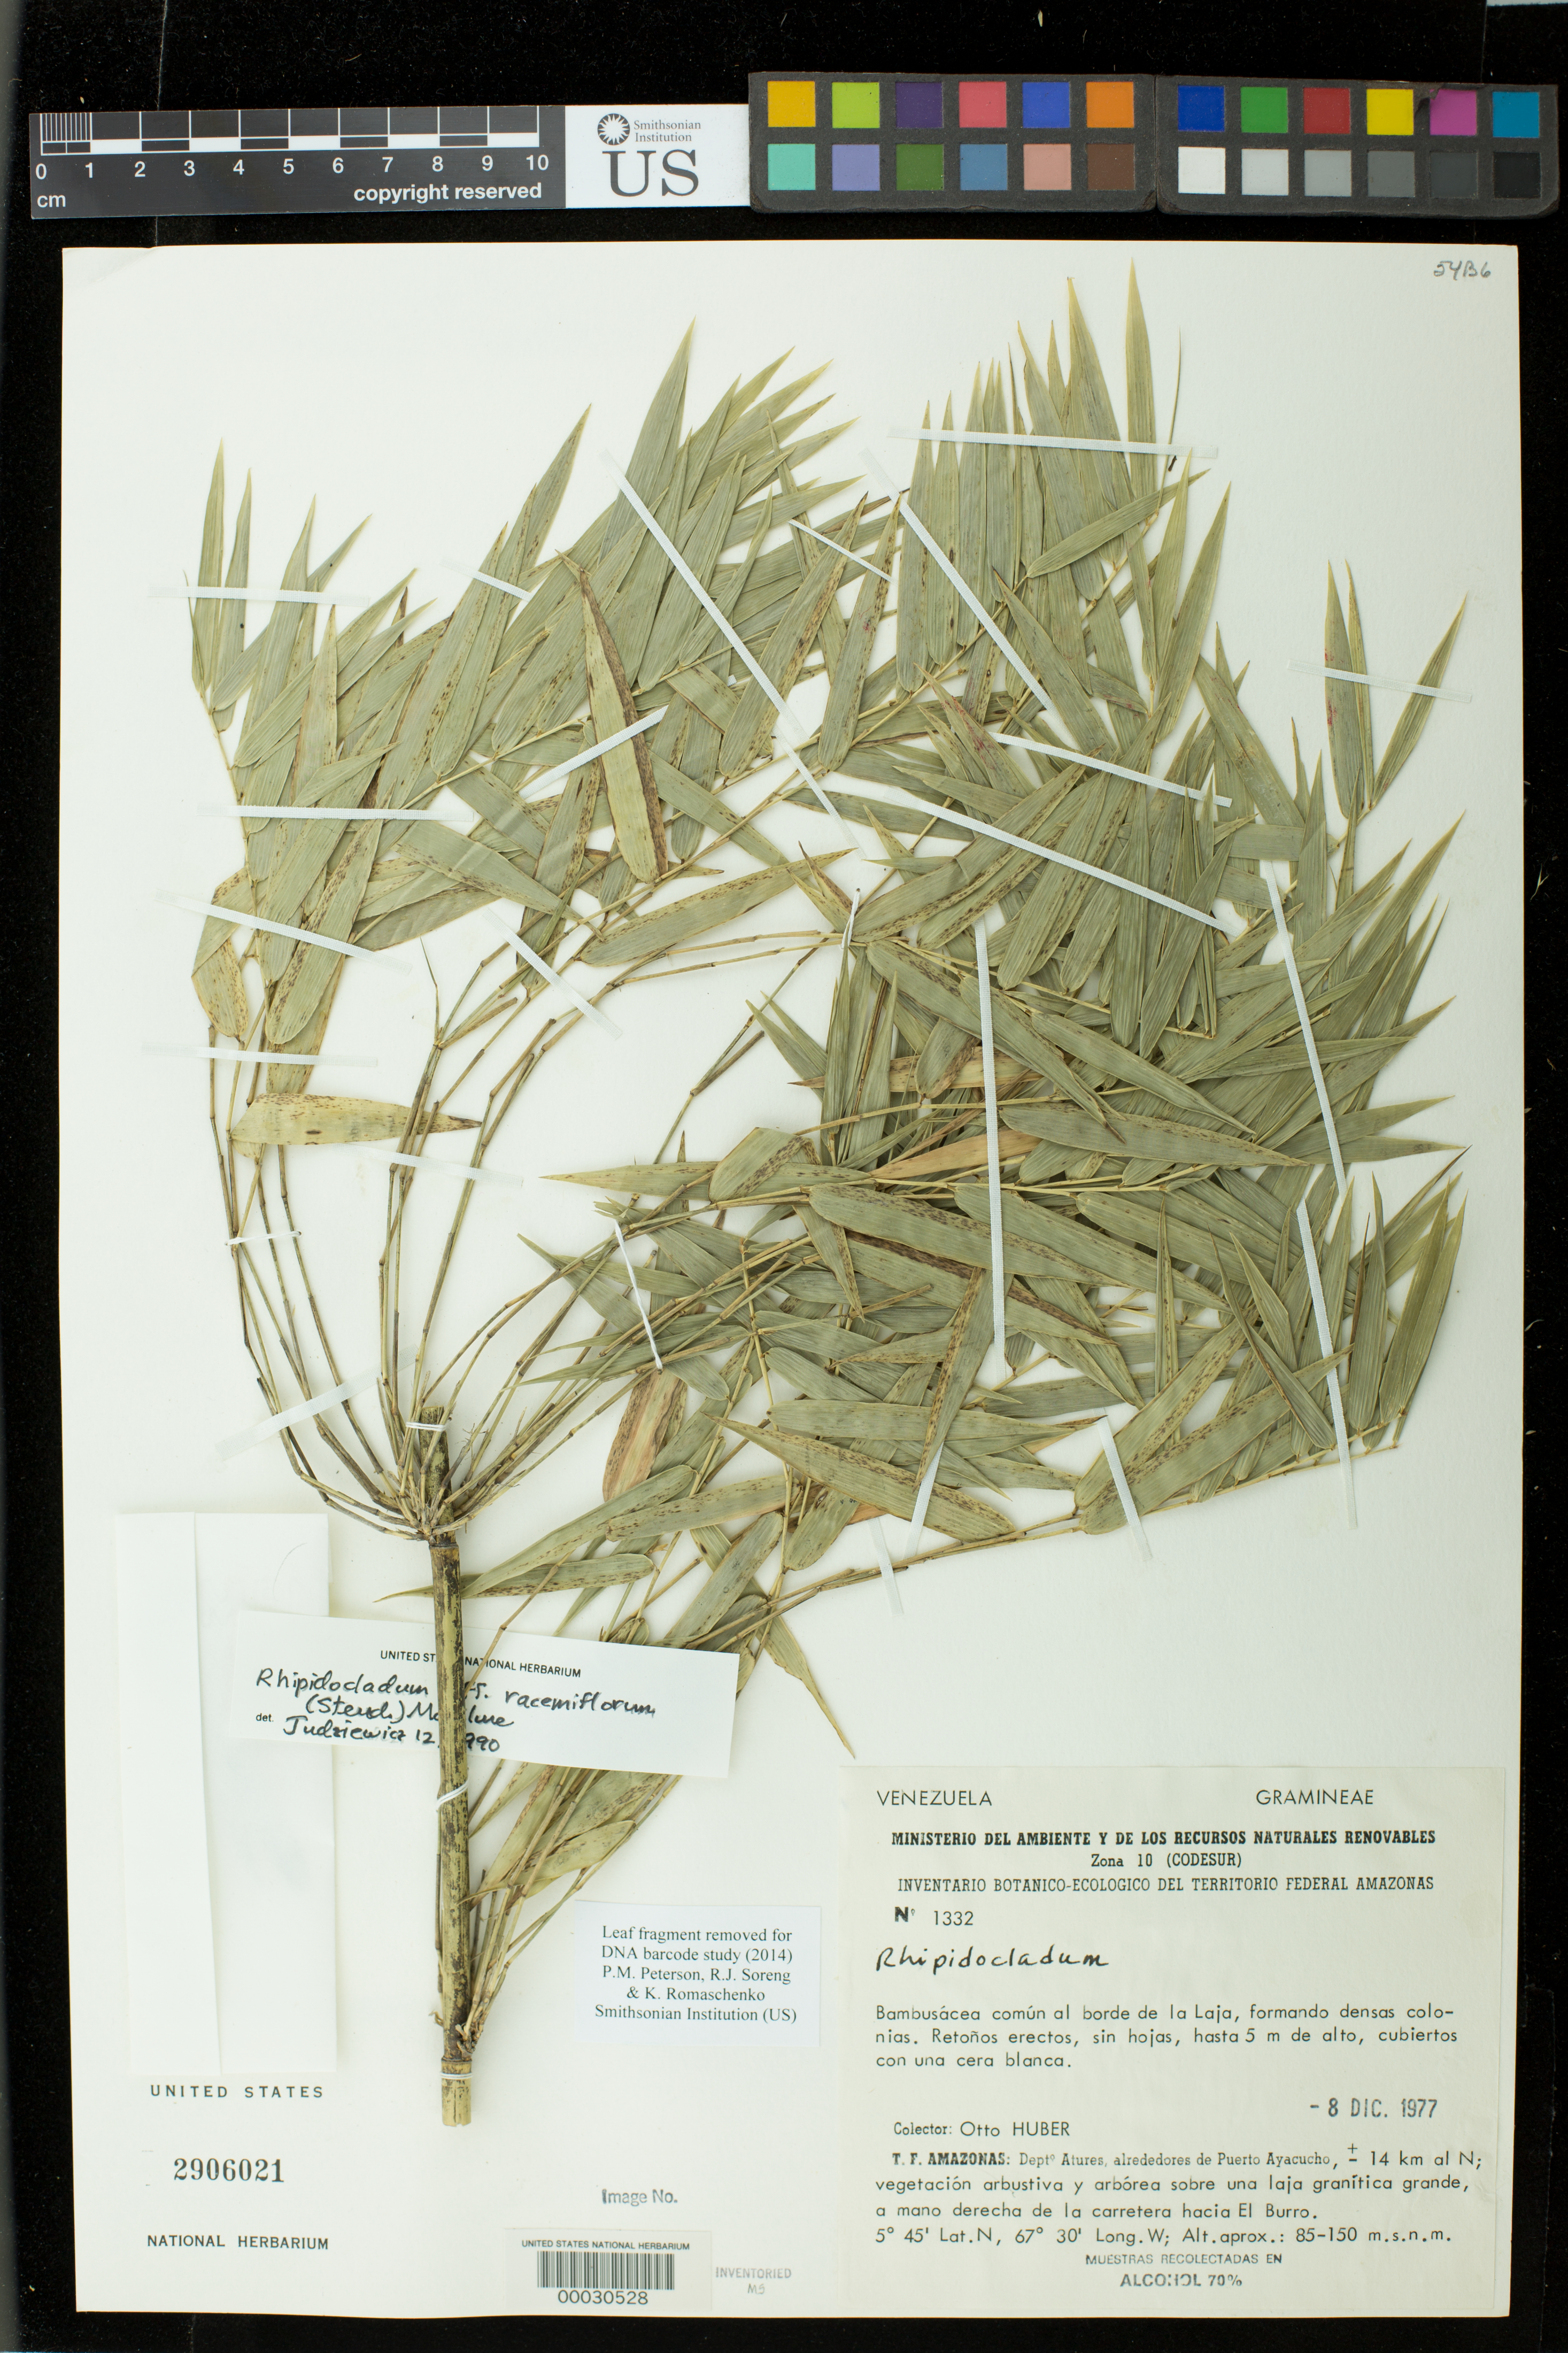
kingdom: Plantae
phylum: Tracheophyta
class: Liliopsida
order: Poales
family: Poaceae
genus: Rhipidocladum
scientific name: Rhipidocladum racemiflorum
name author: (Steud.) McClure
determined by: Judziewicz, E. J.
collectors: O. Huber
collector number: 1332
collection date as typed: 08 Dec 1977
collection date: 1977-12-08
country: Venezuela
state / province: Amazonas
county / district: Atures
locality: Puerto ayachucho and vicinity, +/- 14 km to the n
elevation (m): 85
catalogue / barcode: US 2906021